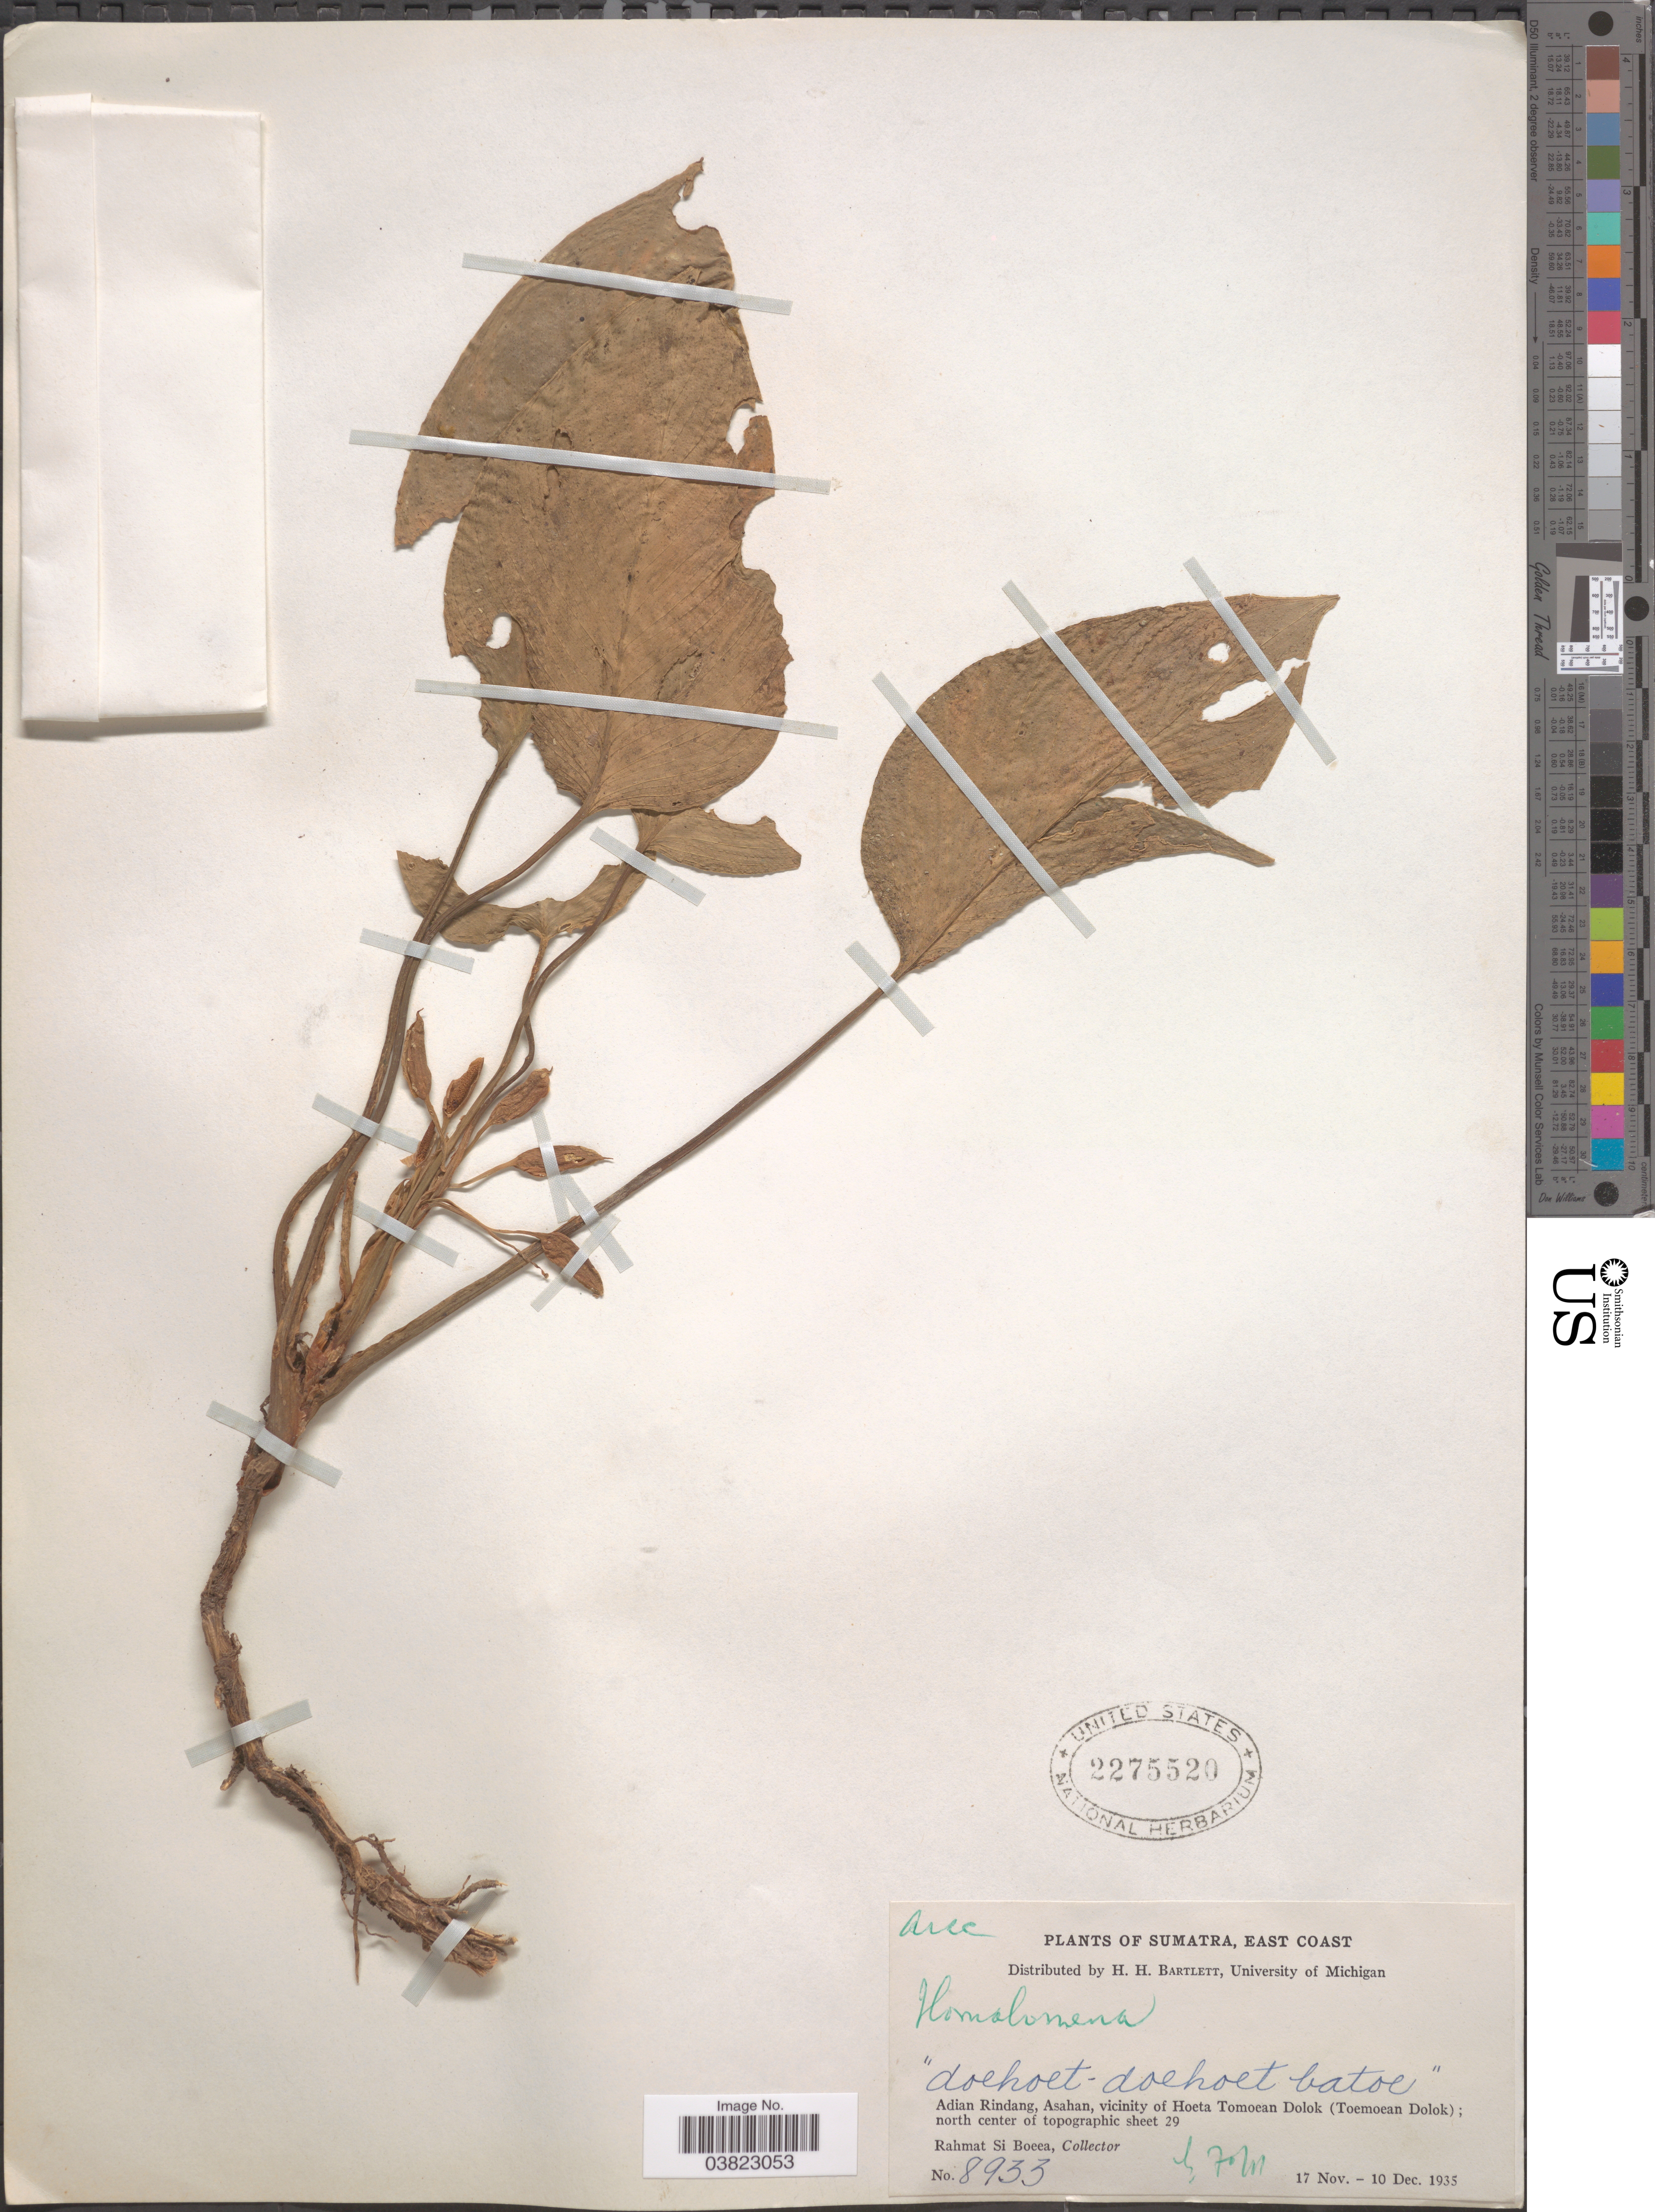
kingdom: Plantae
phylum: Tracheophyta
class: Liliopsida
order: Alismatales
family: Araceae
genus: Homalomena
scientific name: Homalomena sp.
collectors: Rahmat Si Boeea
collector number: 8933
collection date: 1935-11-17/1935-12-10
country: Indonesia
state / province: Sumatra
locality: East Coast. Adian Rindang, Asahan, vicinity of Hoeta Tomoean Dolok (Toemoean Dolok); north center of topographic sheet 29.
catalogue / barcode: US 2275520